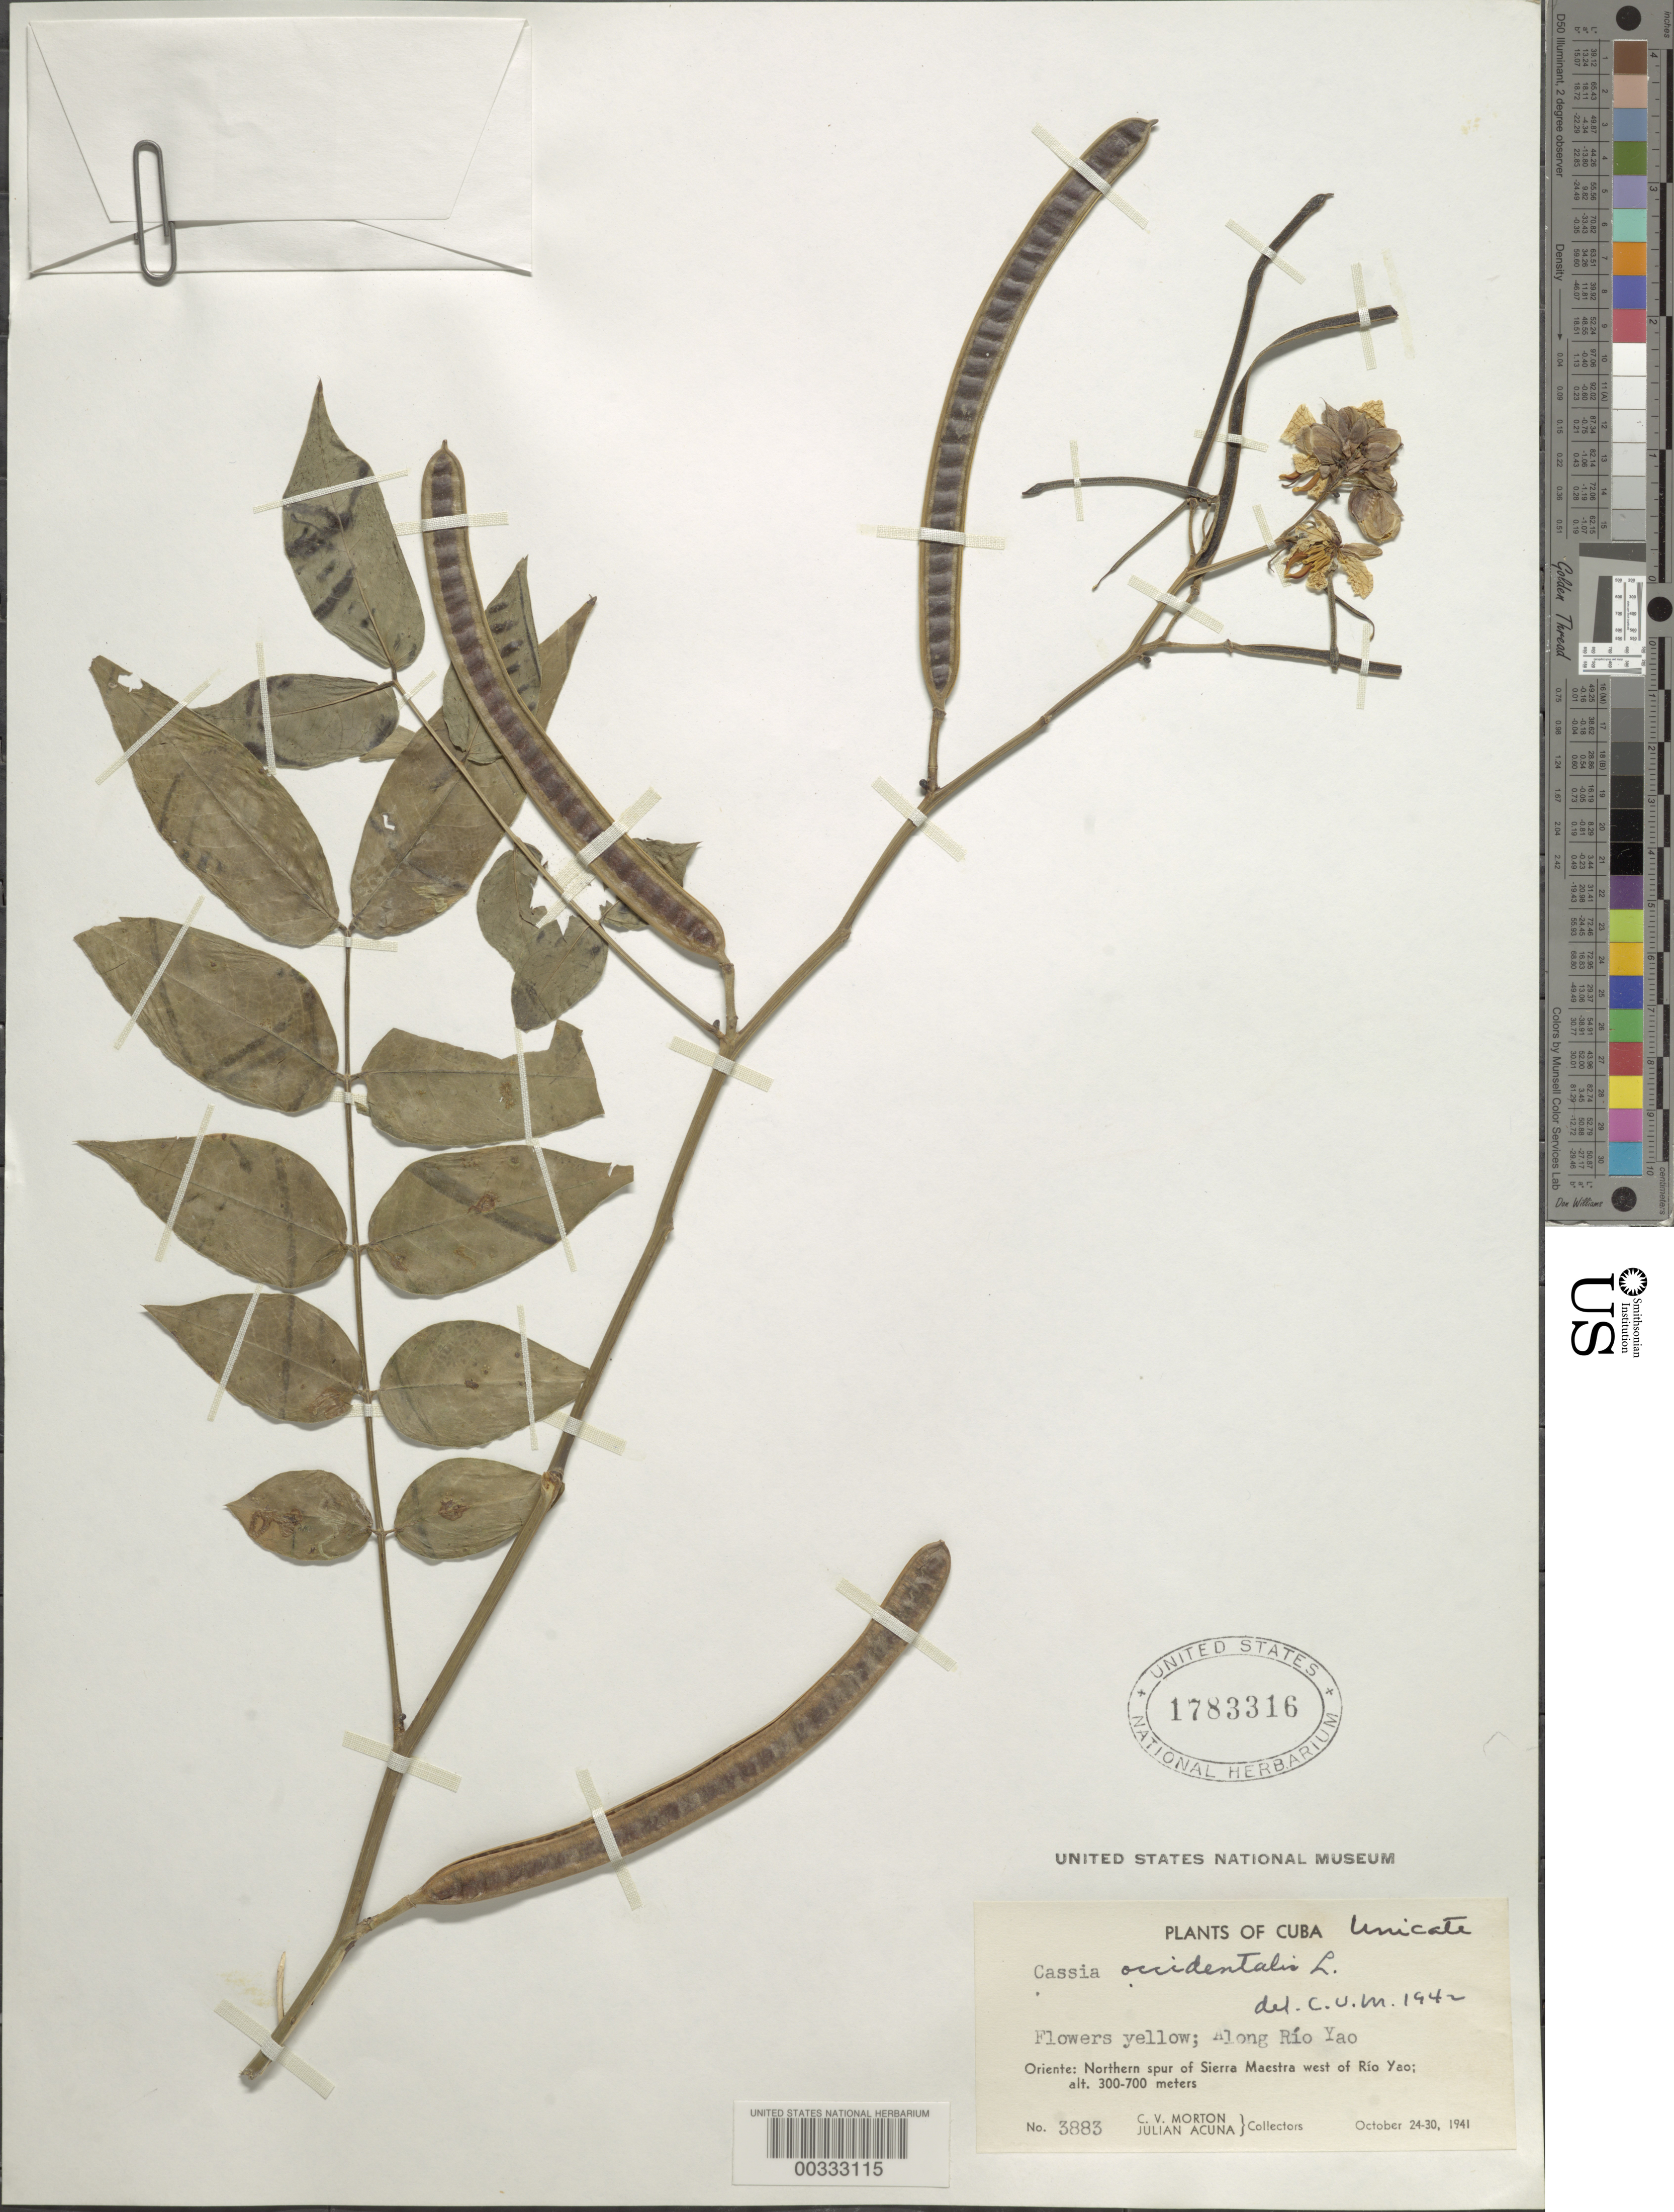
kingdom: Plantae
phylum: Tracheophyta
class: Magnoliopsida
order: Fabales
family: Fabaceae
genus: Senna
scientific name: Senna occidentalis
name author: (L.) Link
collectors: C. V. Morton & J. B. Acuña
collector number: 3883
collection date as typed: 24 Oct 1941 to 30 Oct 1941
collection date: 1941-10-24/1941-10-30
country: Cuba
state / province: Oriente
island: Greater Antilles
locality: Northern spur of sierra maestra, w of rio yao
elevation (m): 300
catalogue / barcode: US 1783316